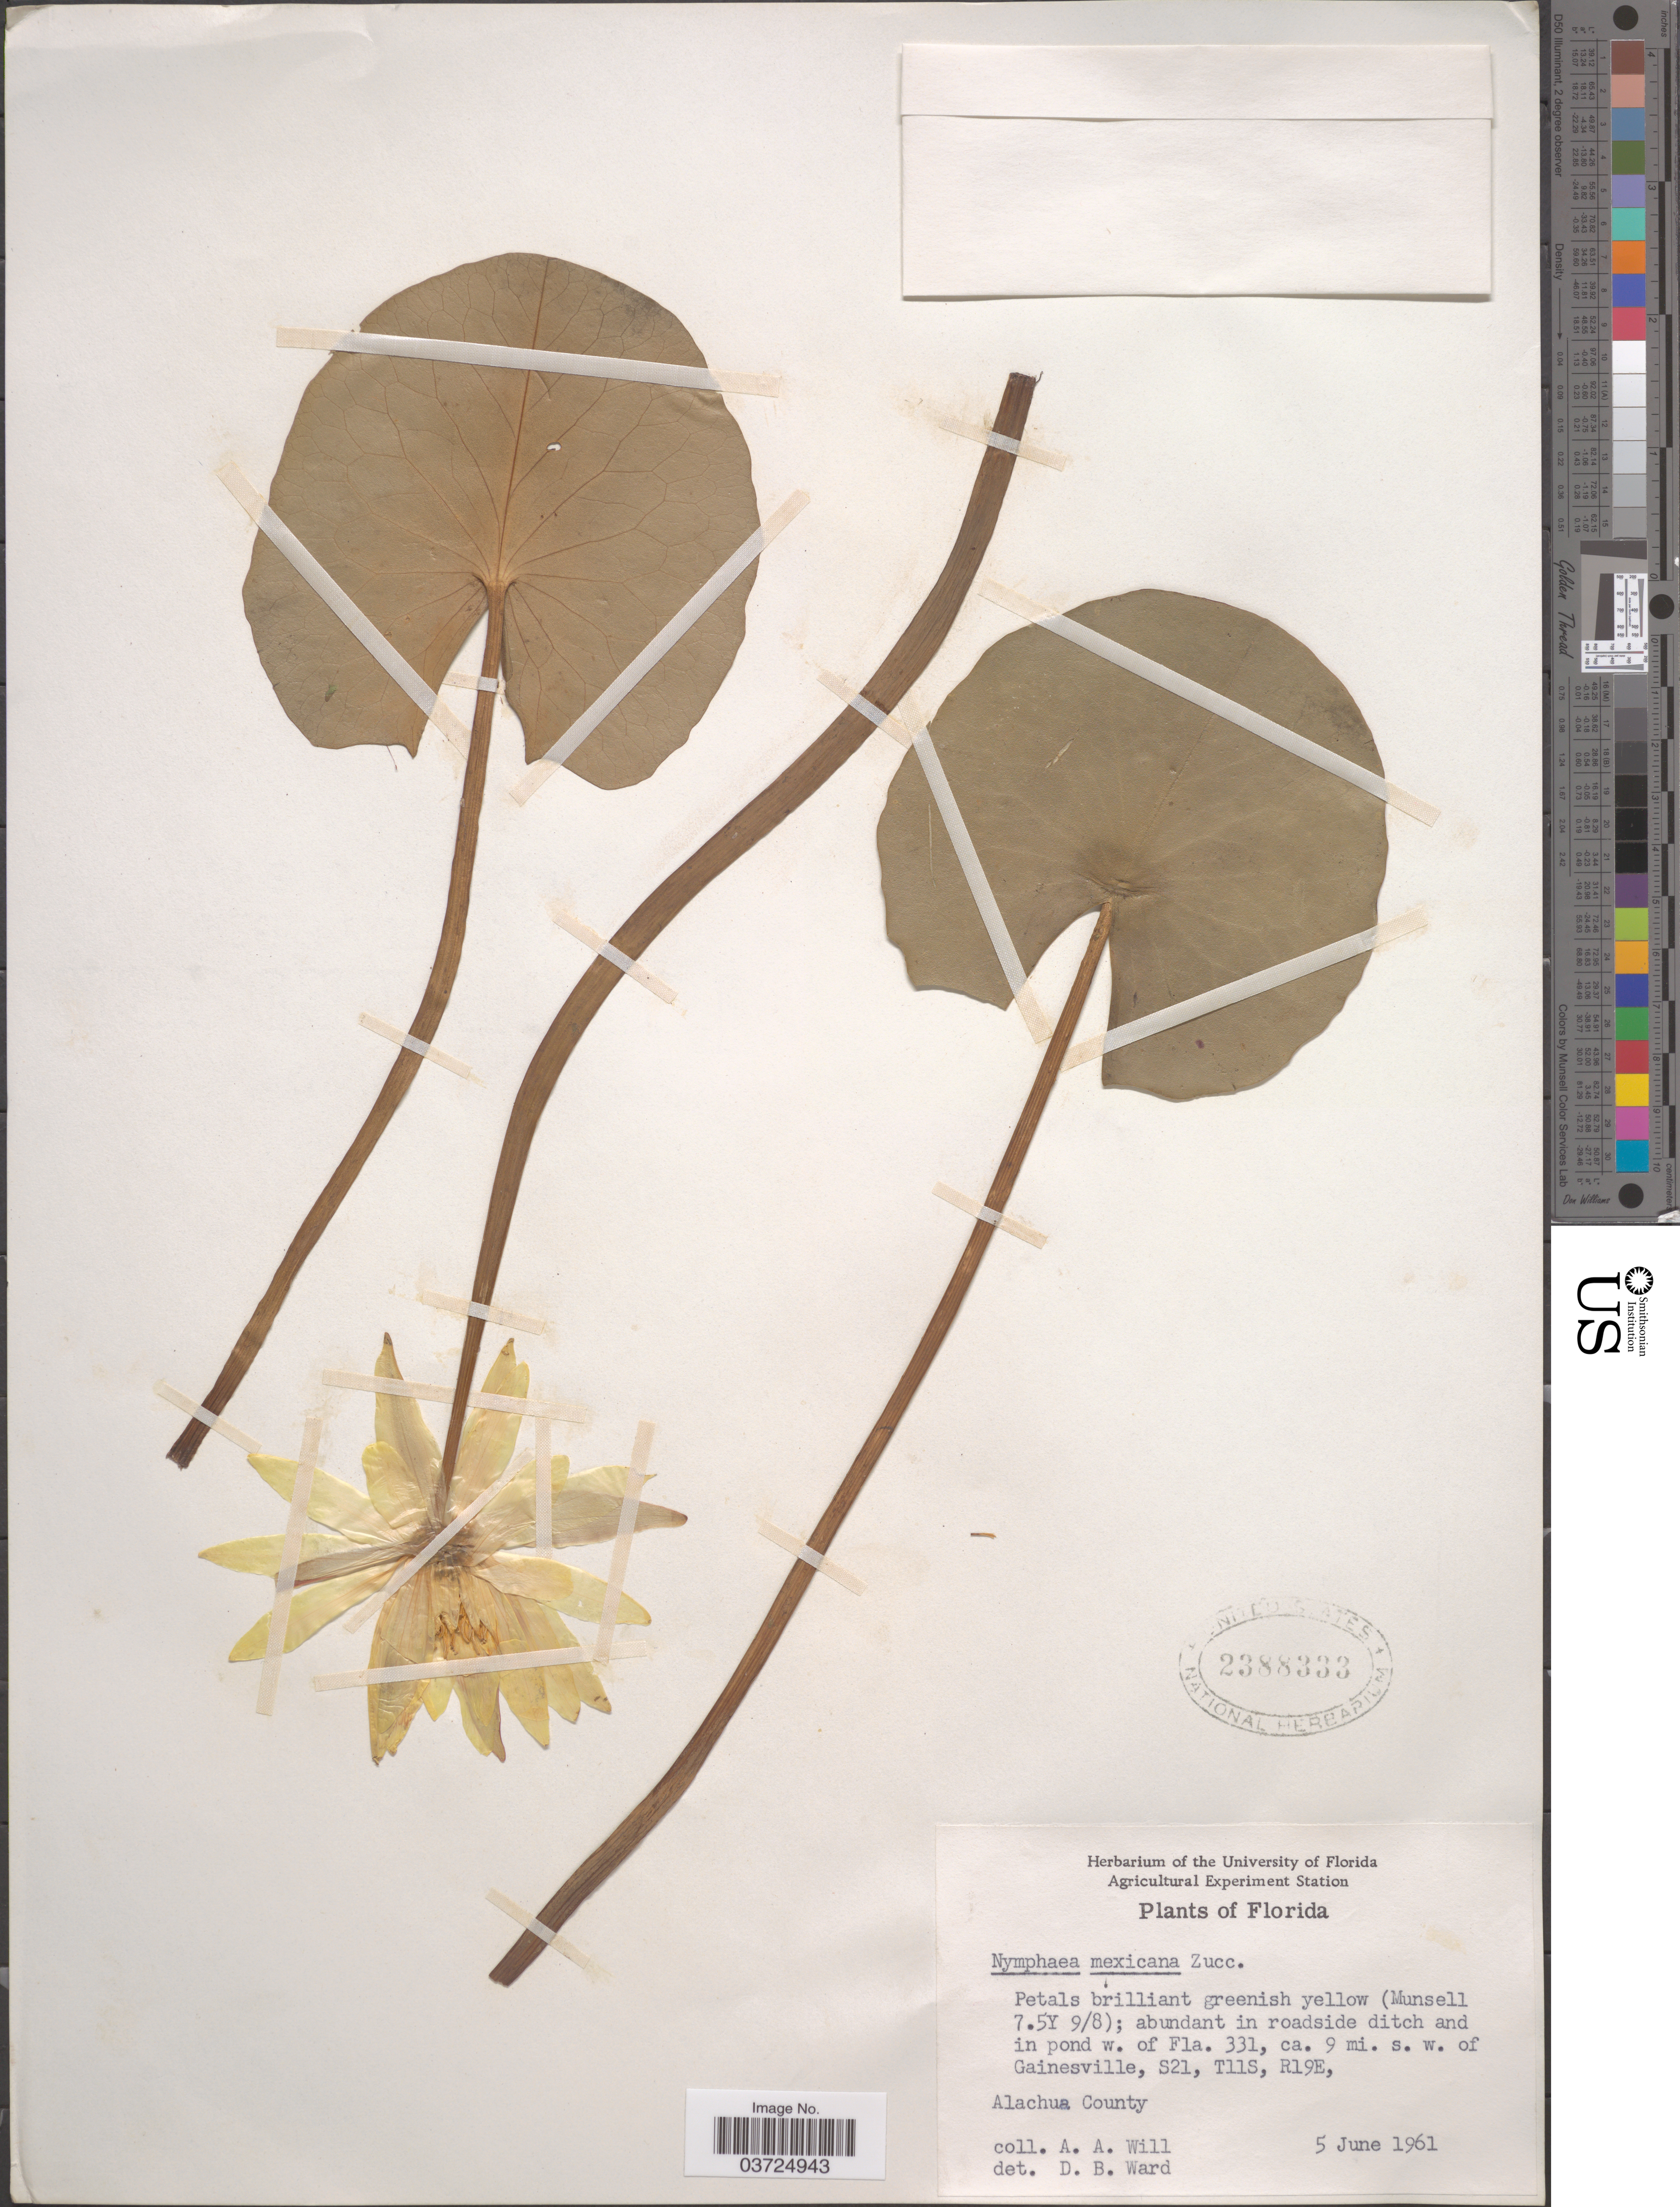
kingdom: Plantae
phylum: Tracheophyta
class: Magnoliopsida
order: Nymphaeales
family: Nymphaeaceae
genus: Nymphaea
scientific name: Nymphaea mexicana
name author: Zucc.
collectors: A. Will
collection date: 1961-06-05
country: United States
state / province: Florida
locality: W. of Fla. 331, ca. 9 mi. s. w. of Gainesville, S21, T11S, R19E, Alachua County.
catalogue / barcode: US 2388333